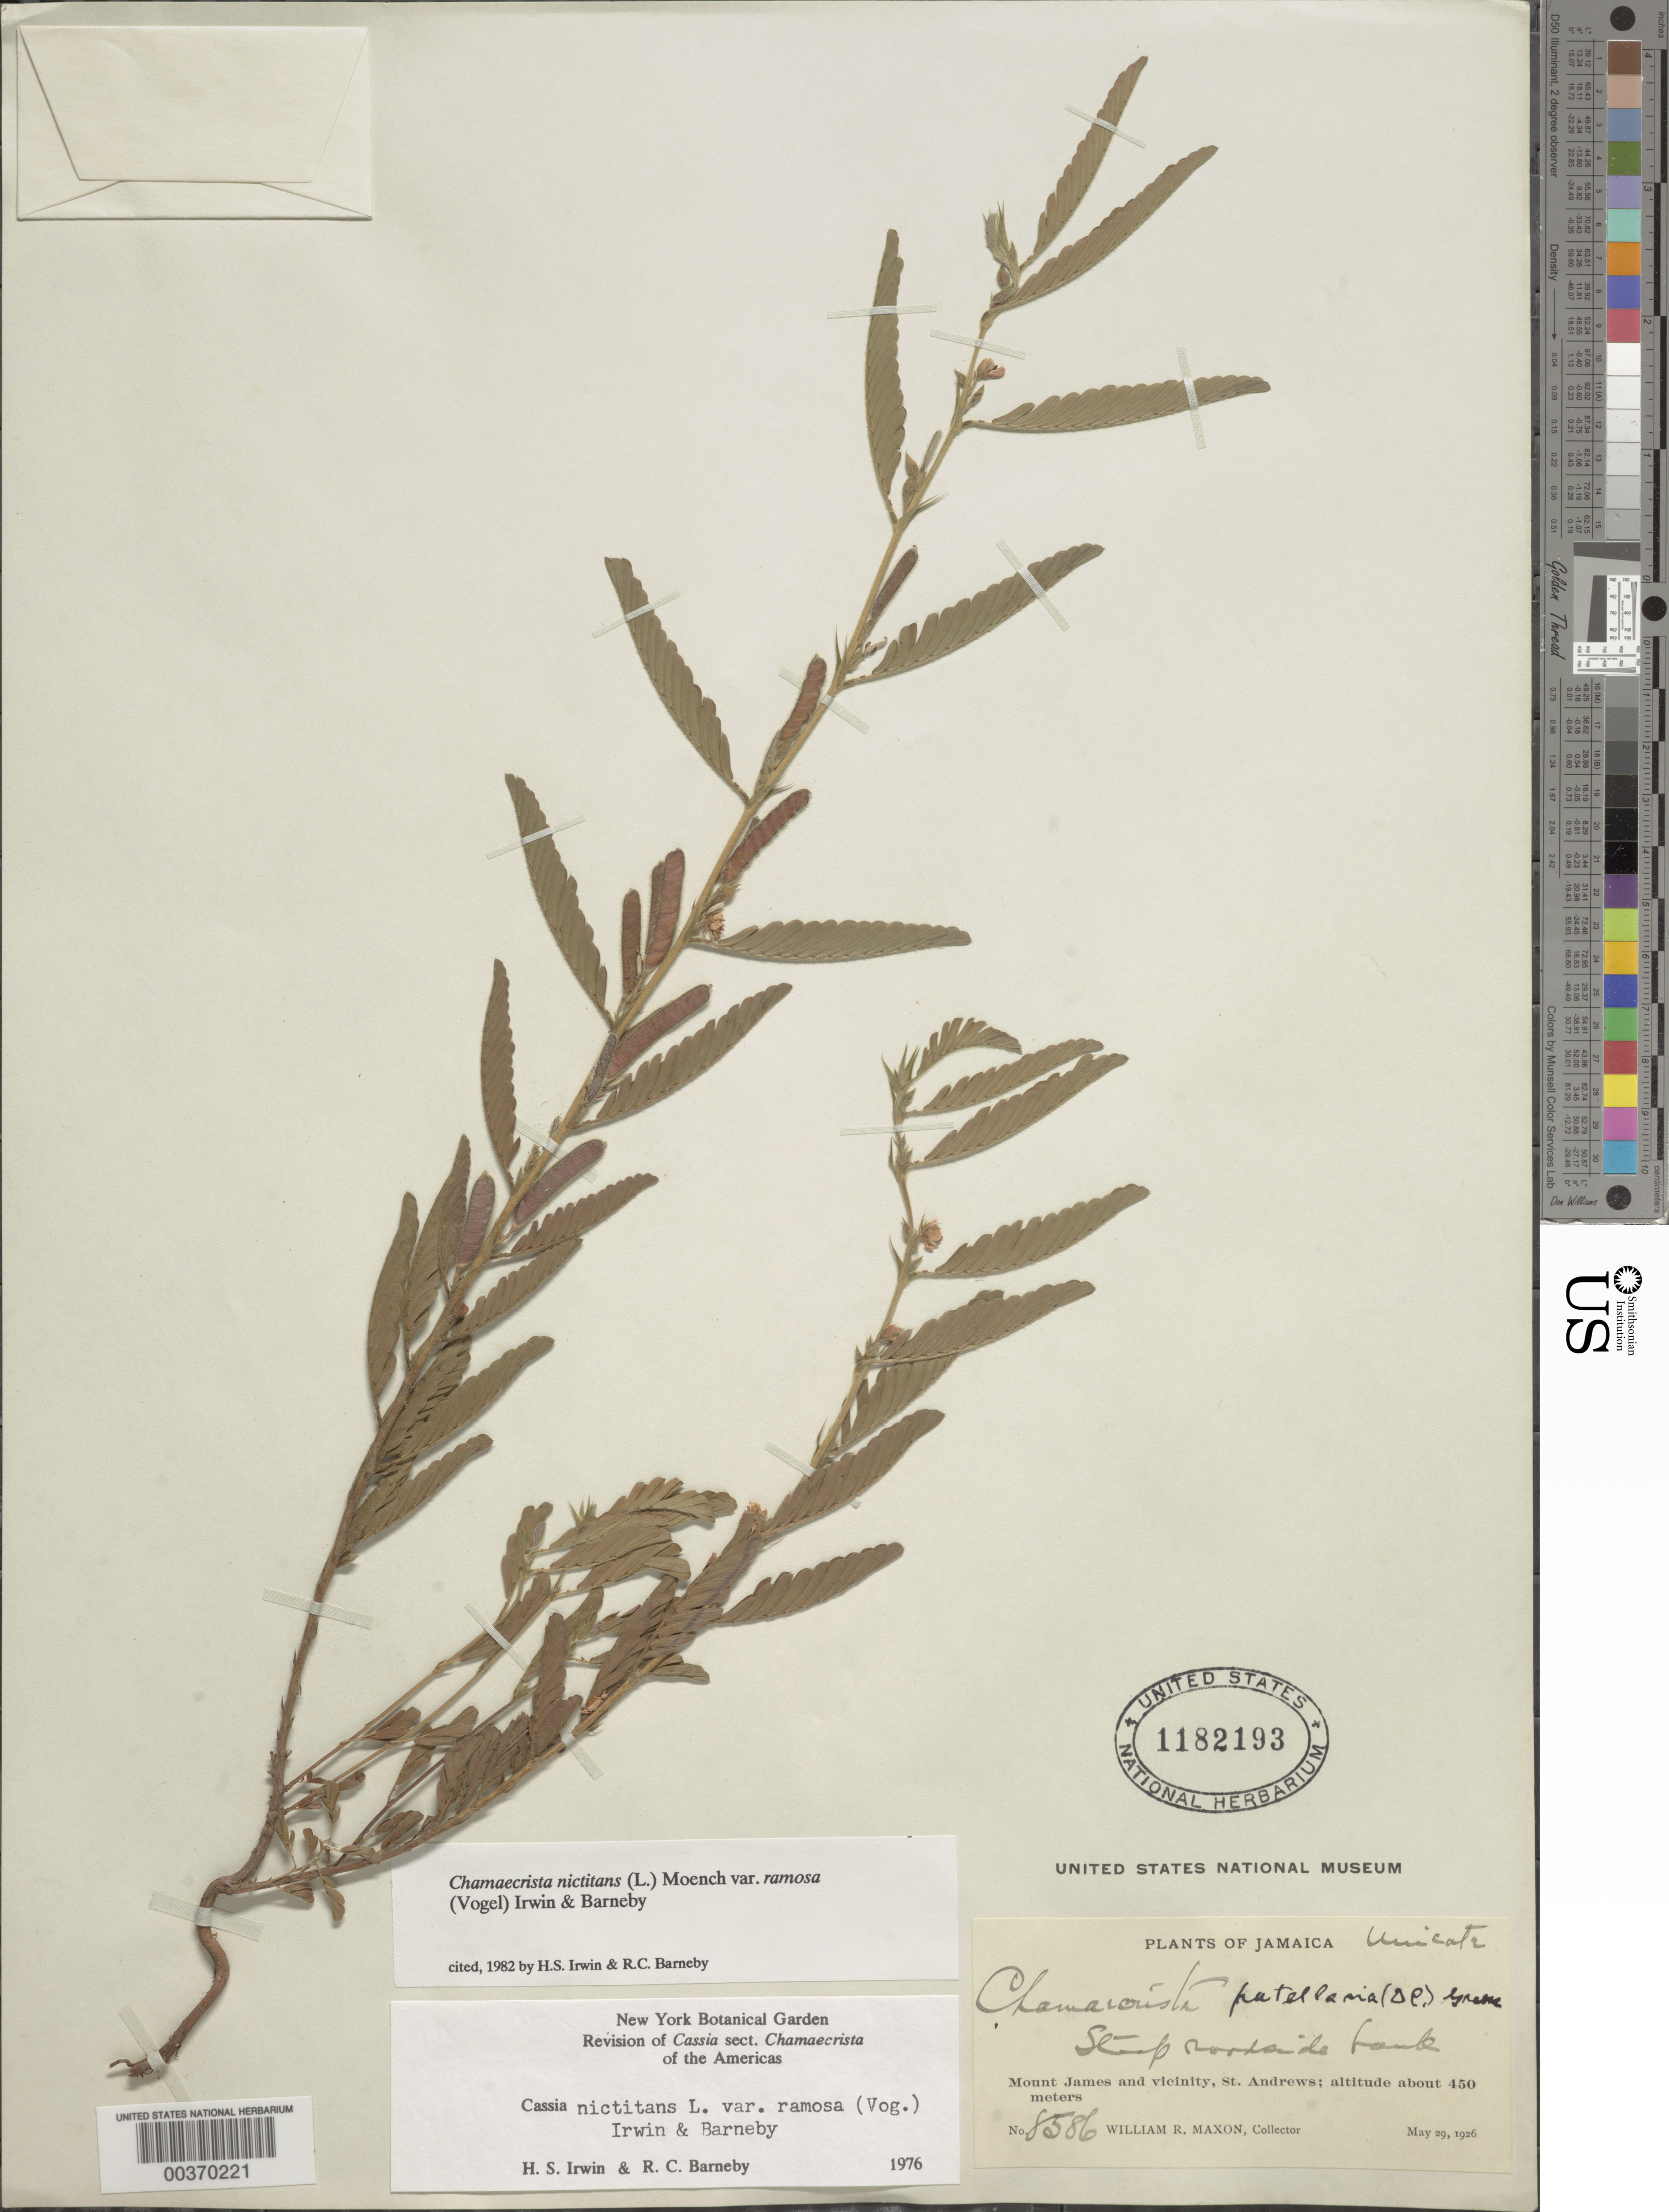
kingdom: Plantae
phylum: Tracheophyta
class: Magnoliopsida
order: Fabales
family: Fabaceae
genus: Chamaecrista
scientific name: Chamaecrista nictitans var. ramosa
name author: (Vogel) H.S. Irwin & Barneby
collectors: W. R. Maxon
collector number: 8586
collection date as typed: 29 May 1926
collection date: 1926-05-29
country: Jamaica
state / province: Saint Andrew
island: Greater Antilles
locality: Mount james and vicinity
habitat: Steep roadside bank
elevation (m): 450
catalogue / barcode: US 1182193